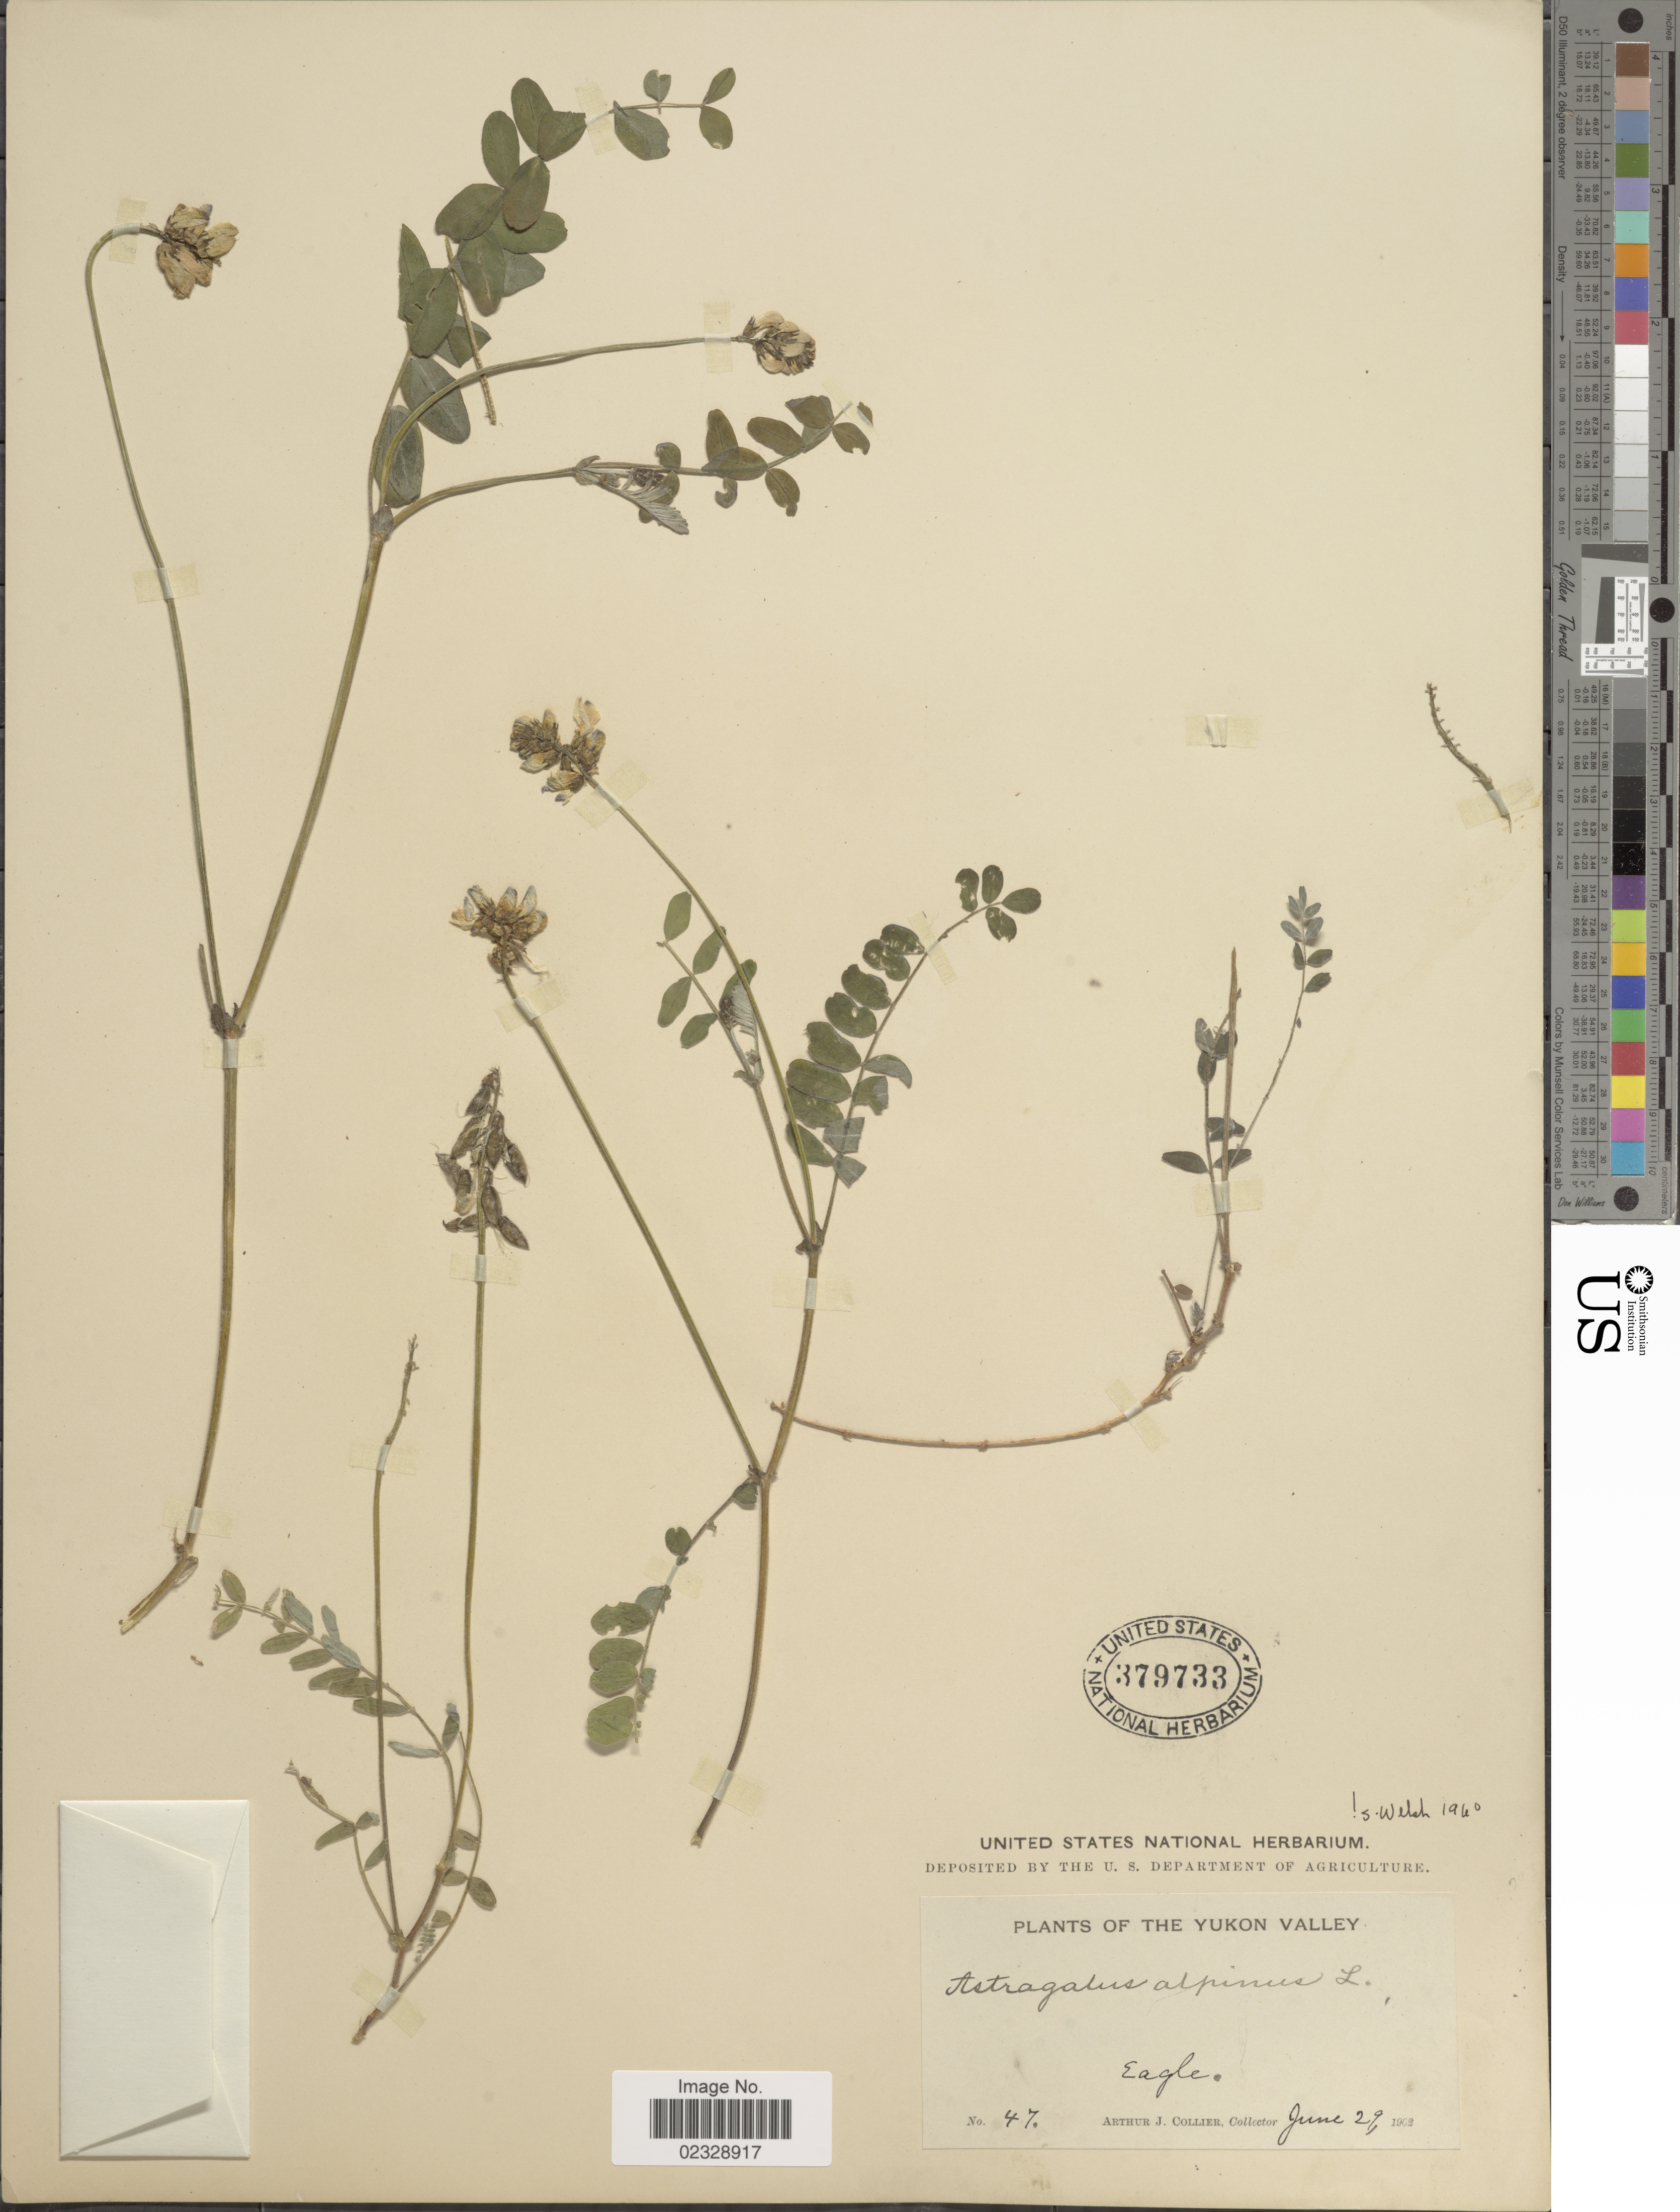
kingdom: Plantae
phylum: Tracheophyta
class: Magnoliopsida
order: Fabales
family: Fabaceae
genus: Astragalus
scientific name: Astragalus alpinus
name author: L.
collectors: A. Collier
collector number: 47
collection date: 1962-06-29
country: Canada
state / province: Yukon Territory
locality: The Yukon Valley, Eagle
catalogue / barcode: US 379733